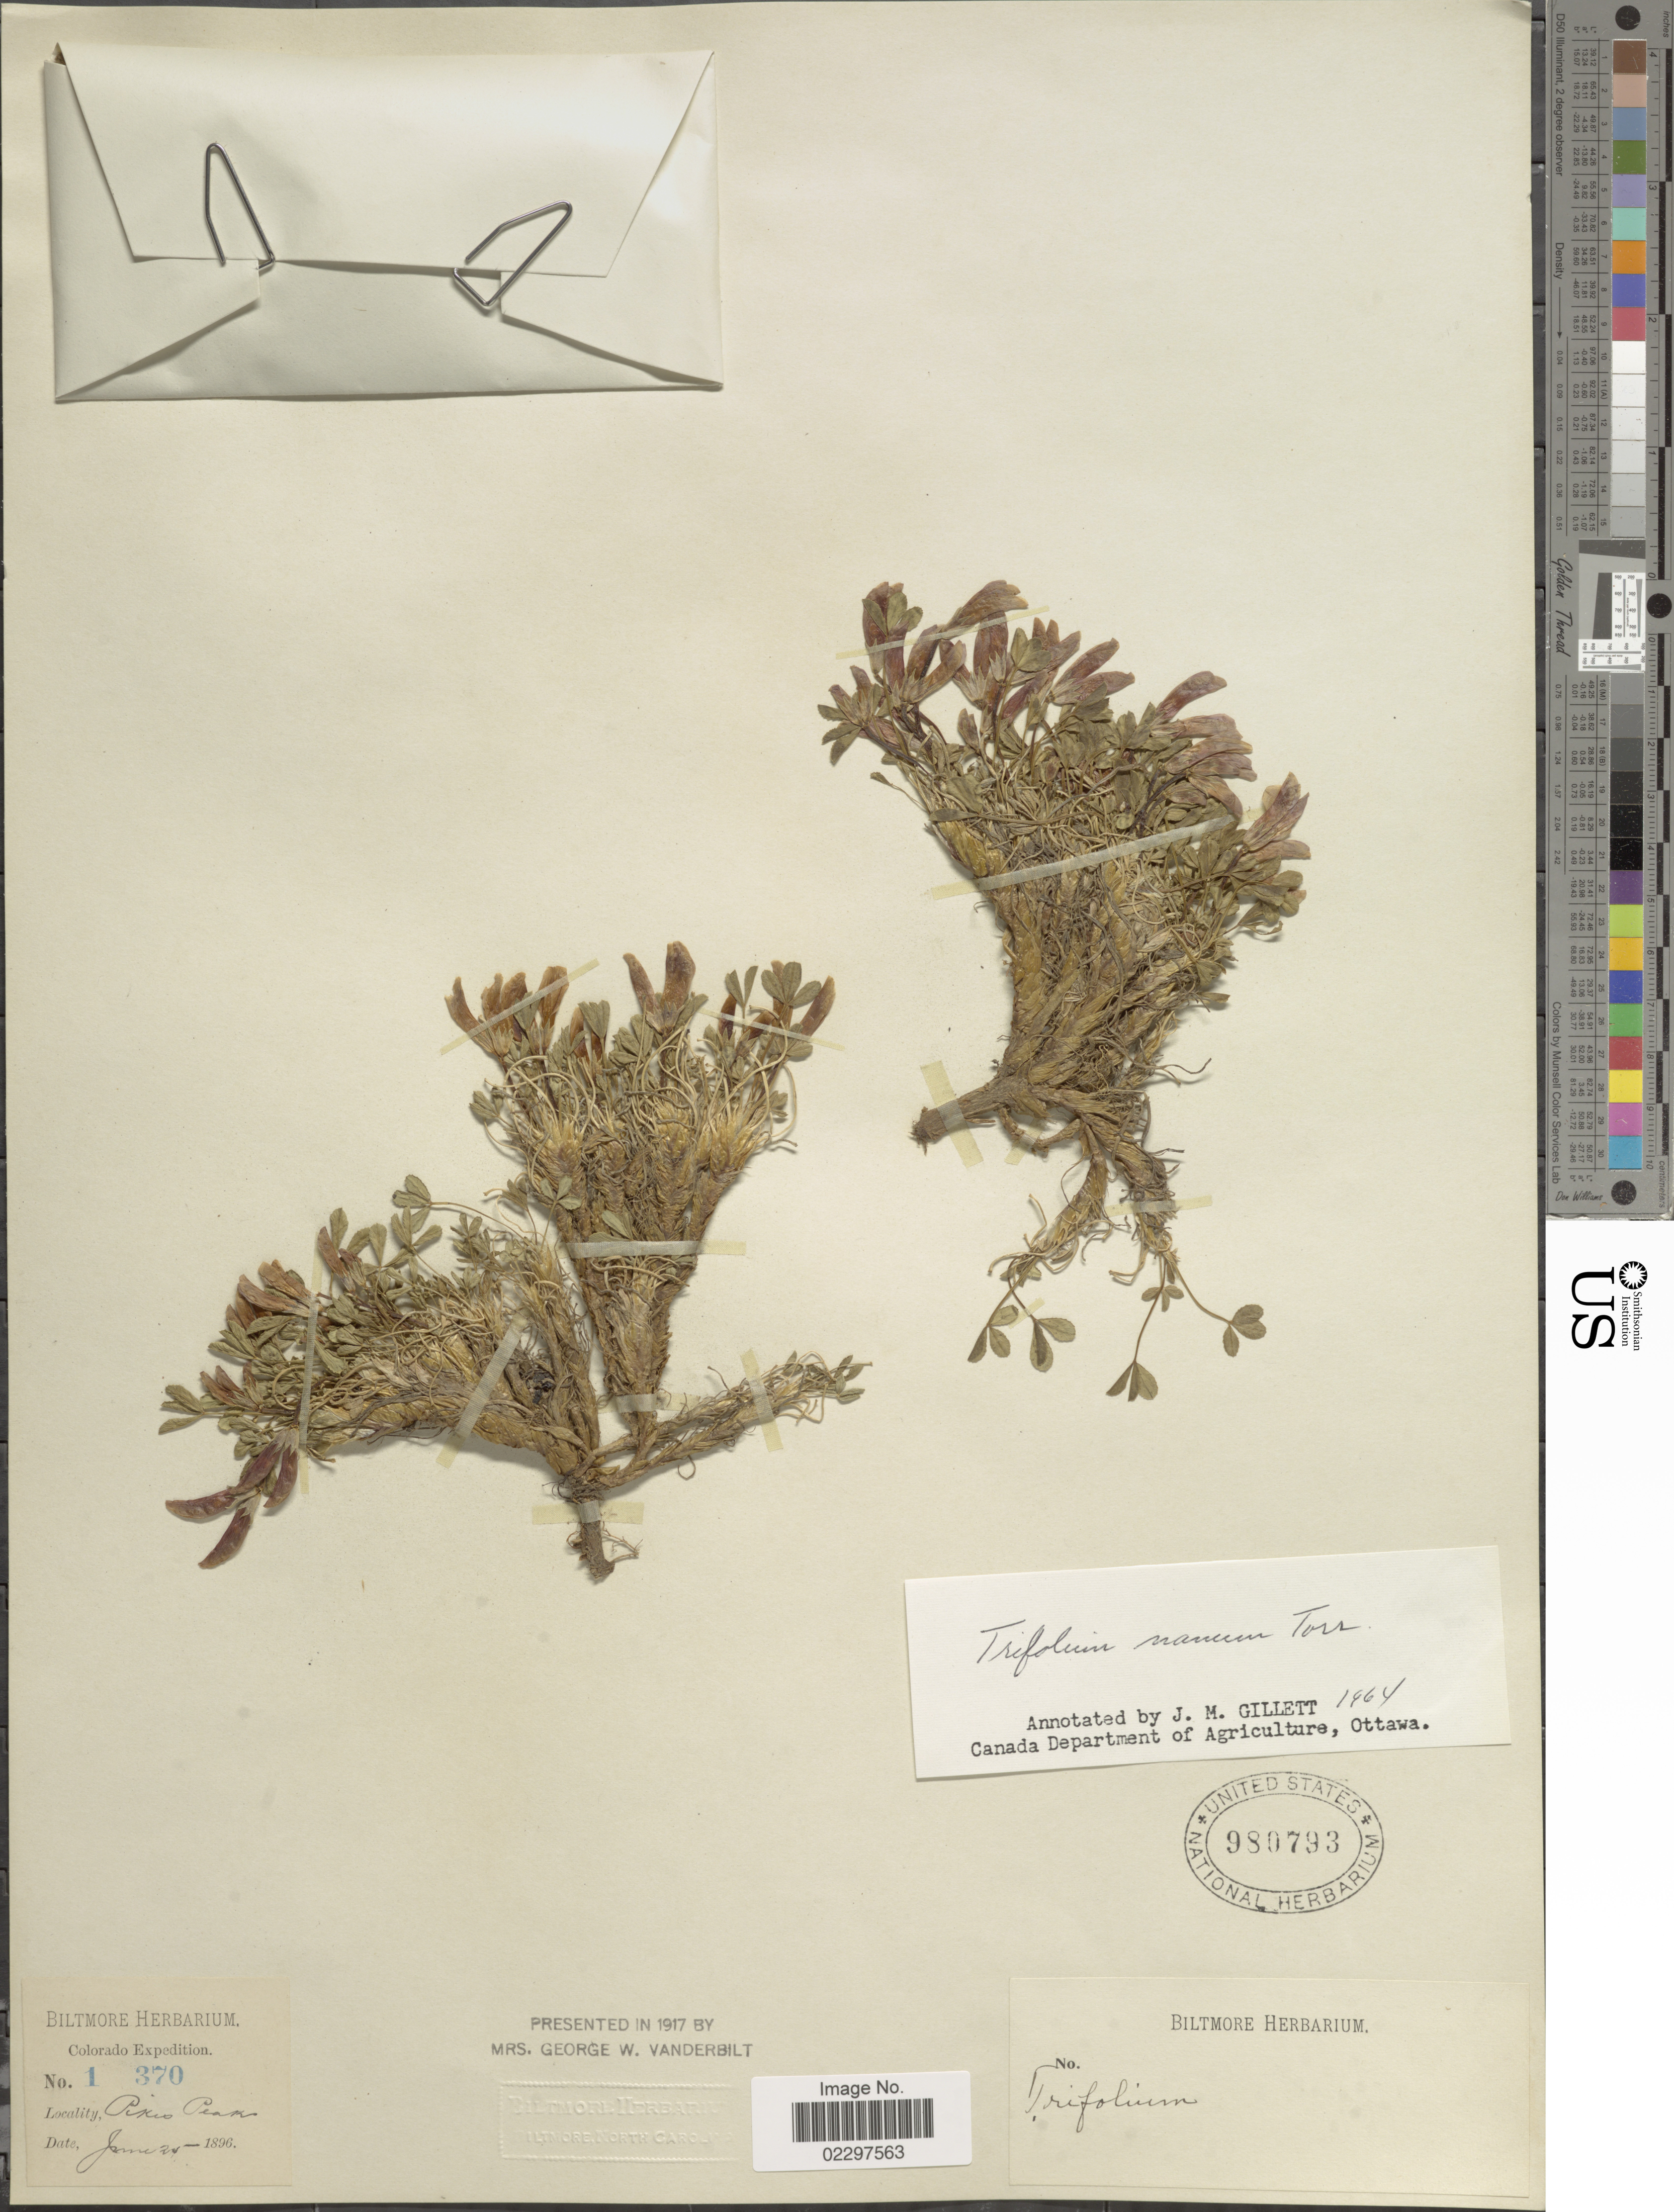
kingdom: Plantae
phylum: Tracheophyta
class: Magnoliopsida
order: Fabales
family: Fabaceae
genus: Trifolium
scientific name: Trifolium nanum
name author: Torr.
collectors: ex herb. Biltmore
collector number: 1370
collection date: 1896-06-24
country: United States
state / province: Colorado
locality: Pikis Peaks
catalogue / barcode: US 980793